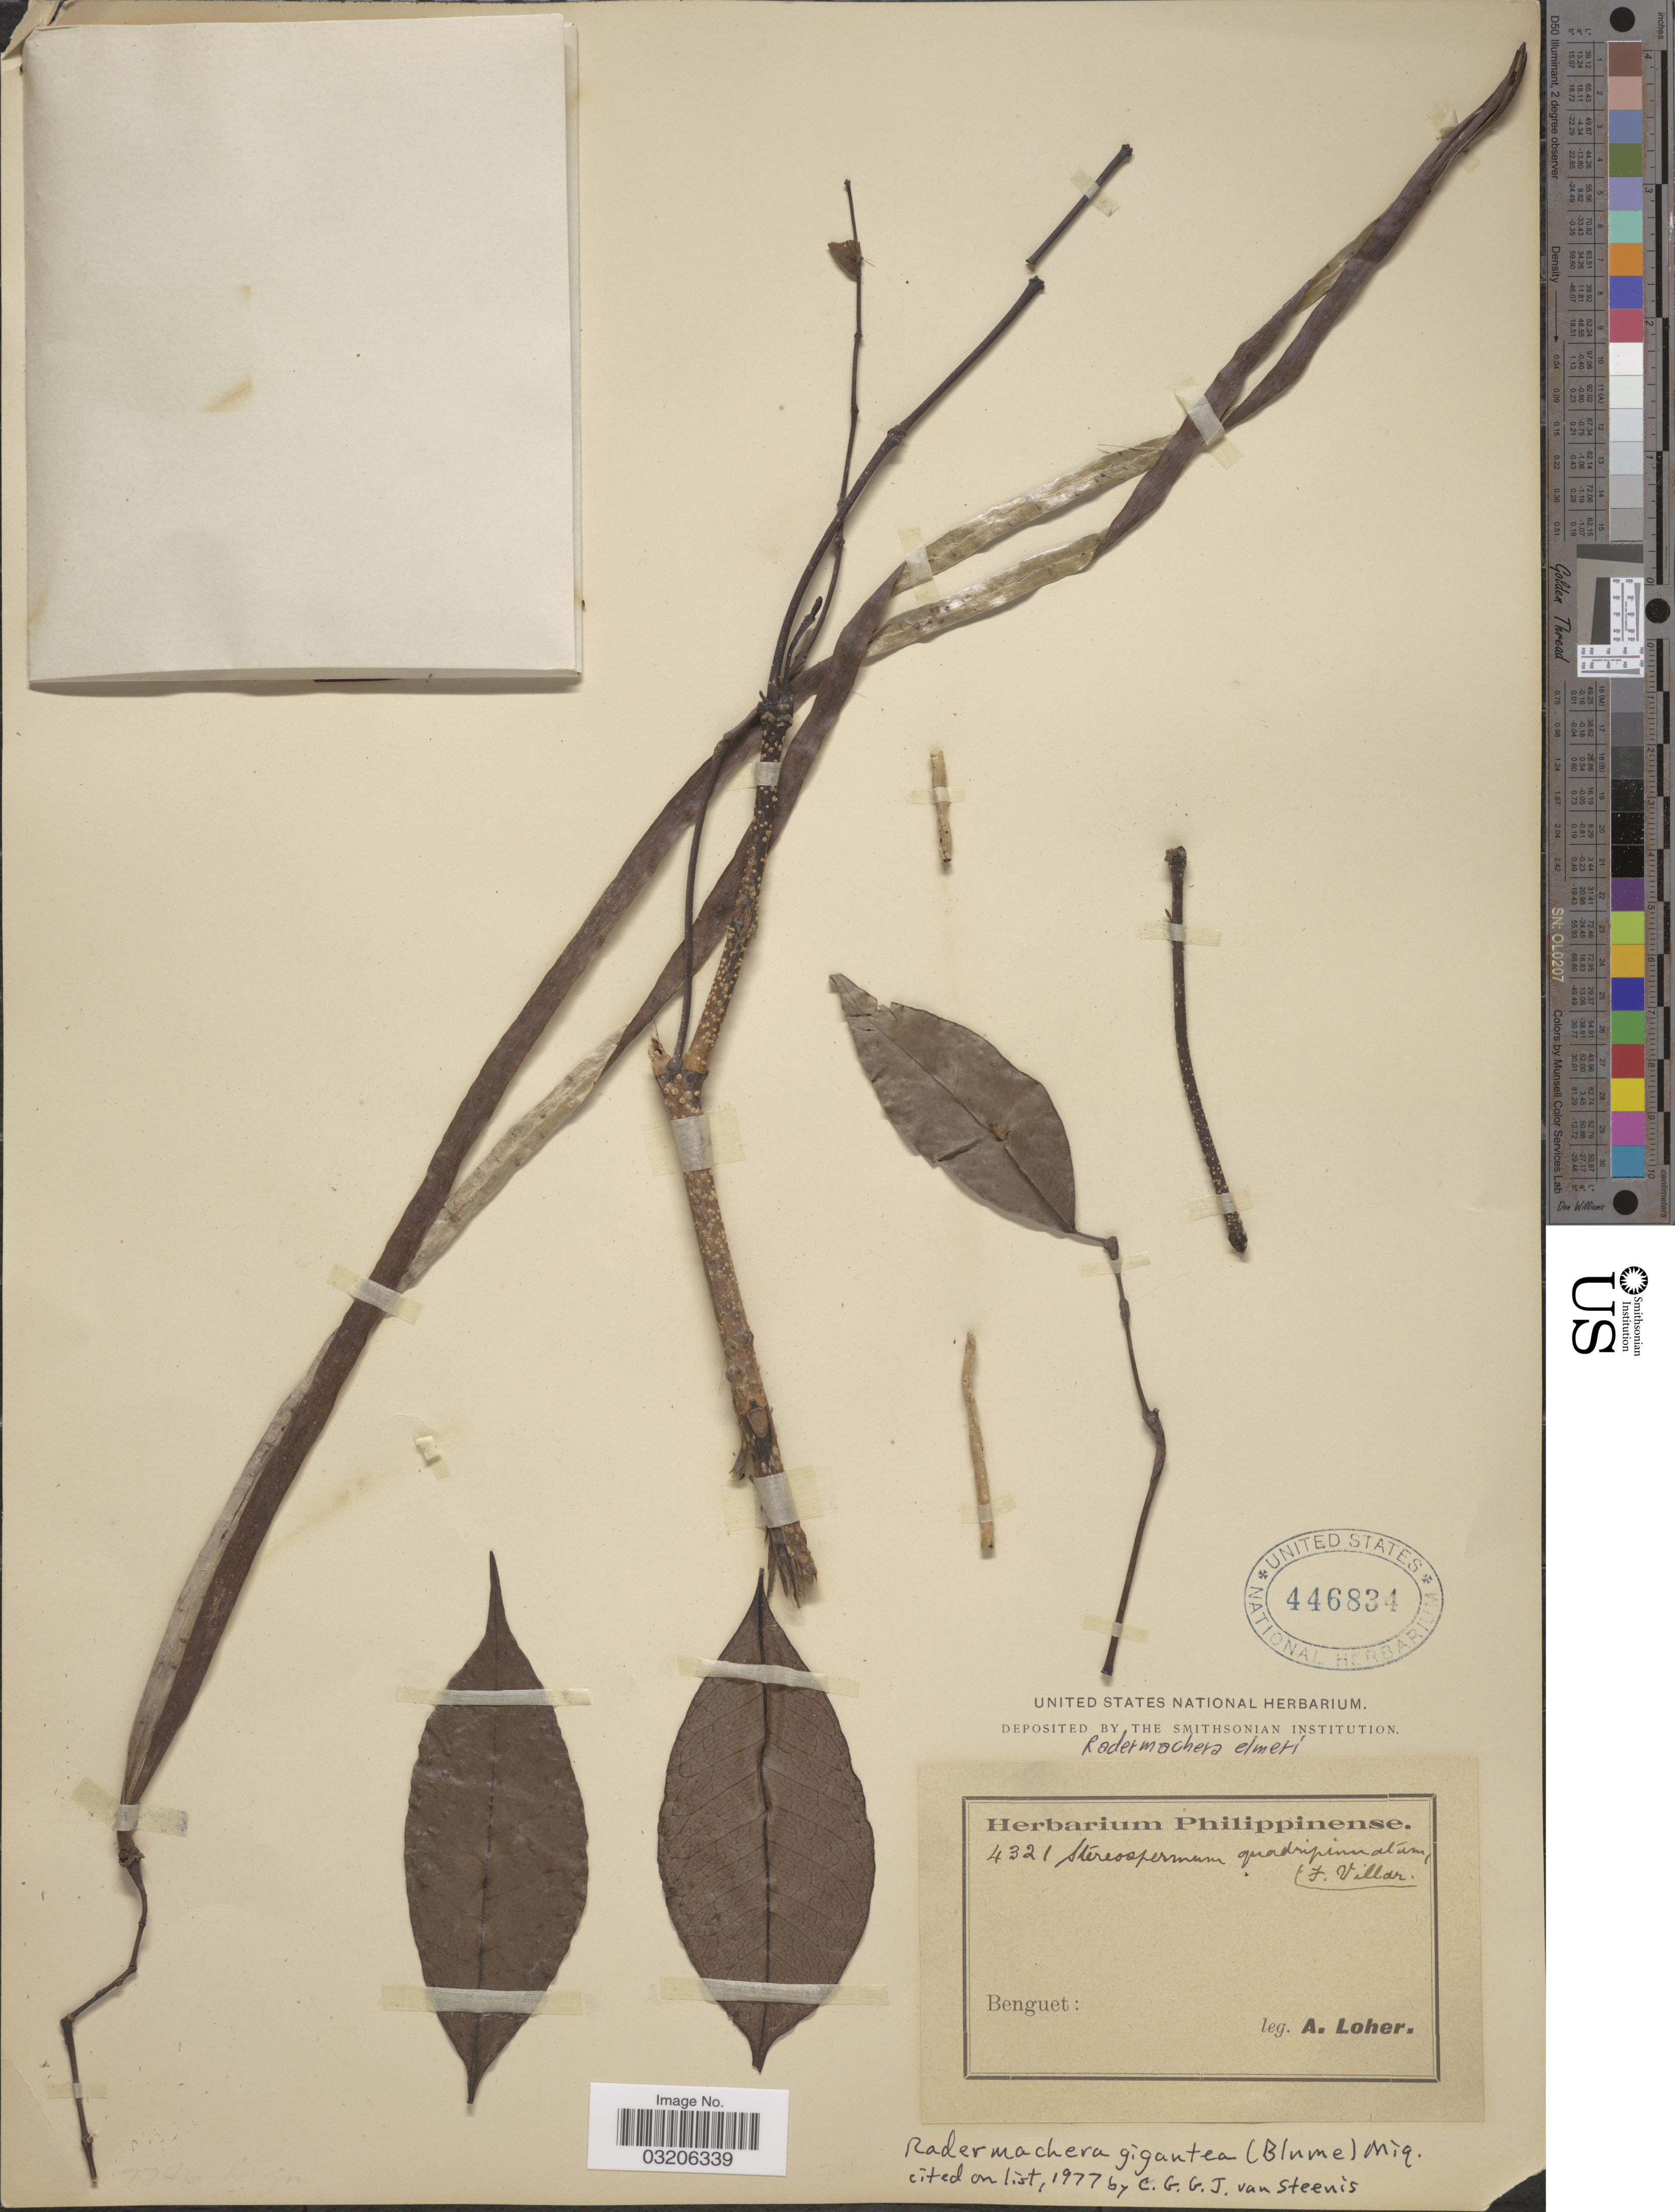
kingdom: Plantae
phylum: Tracheophyta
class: Magnoliopsida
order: Lamiales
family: Bignoniaceae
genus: Radermachera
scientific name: Radermachera gigantea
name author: (Blume) Miq.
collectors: A. Loher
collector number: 4321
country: Philippines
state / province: Cordillera (Administrative Region)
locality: Benguet.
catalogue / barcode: US 446834